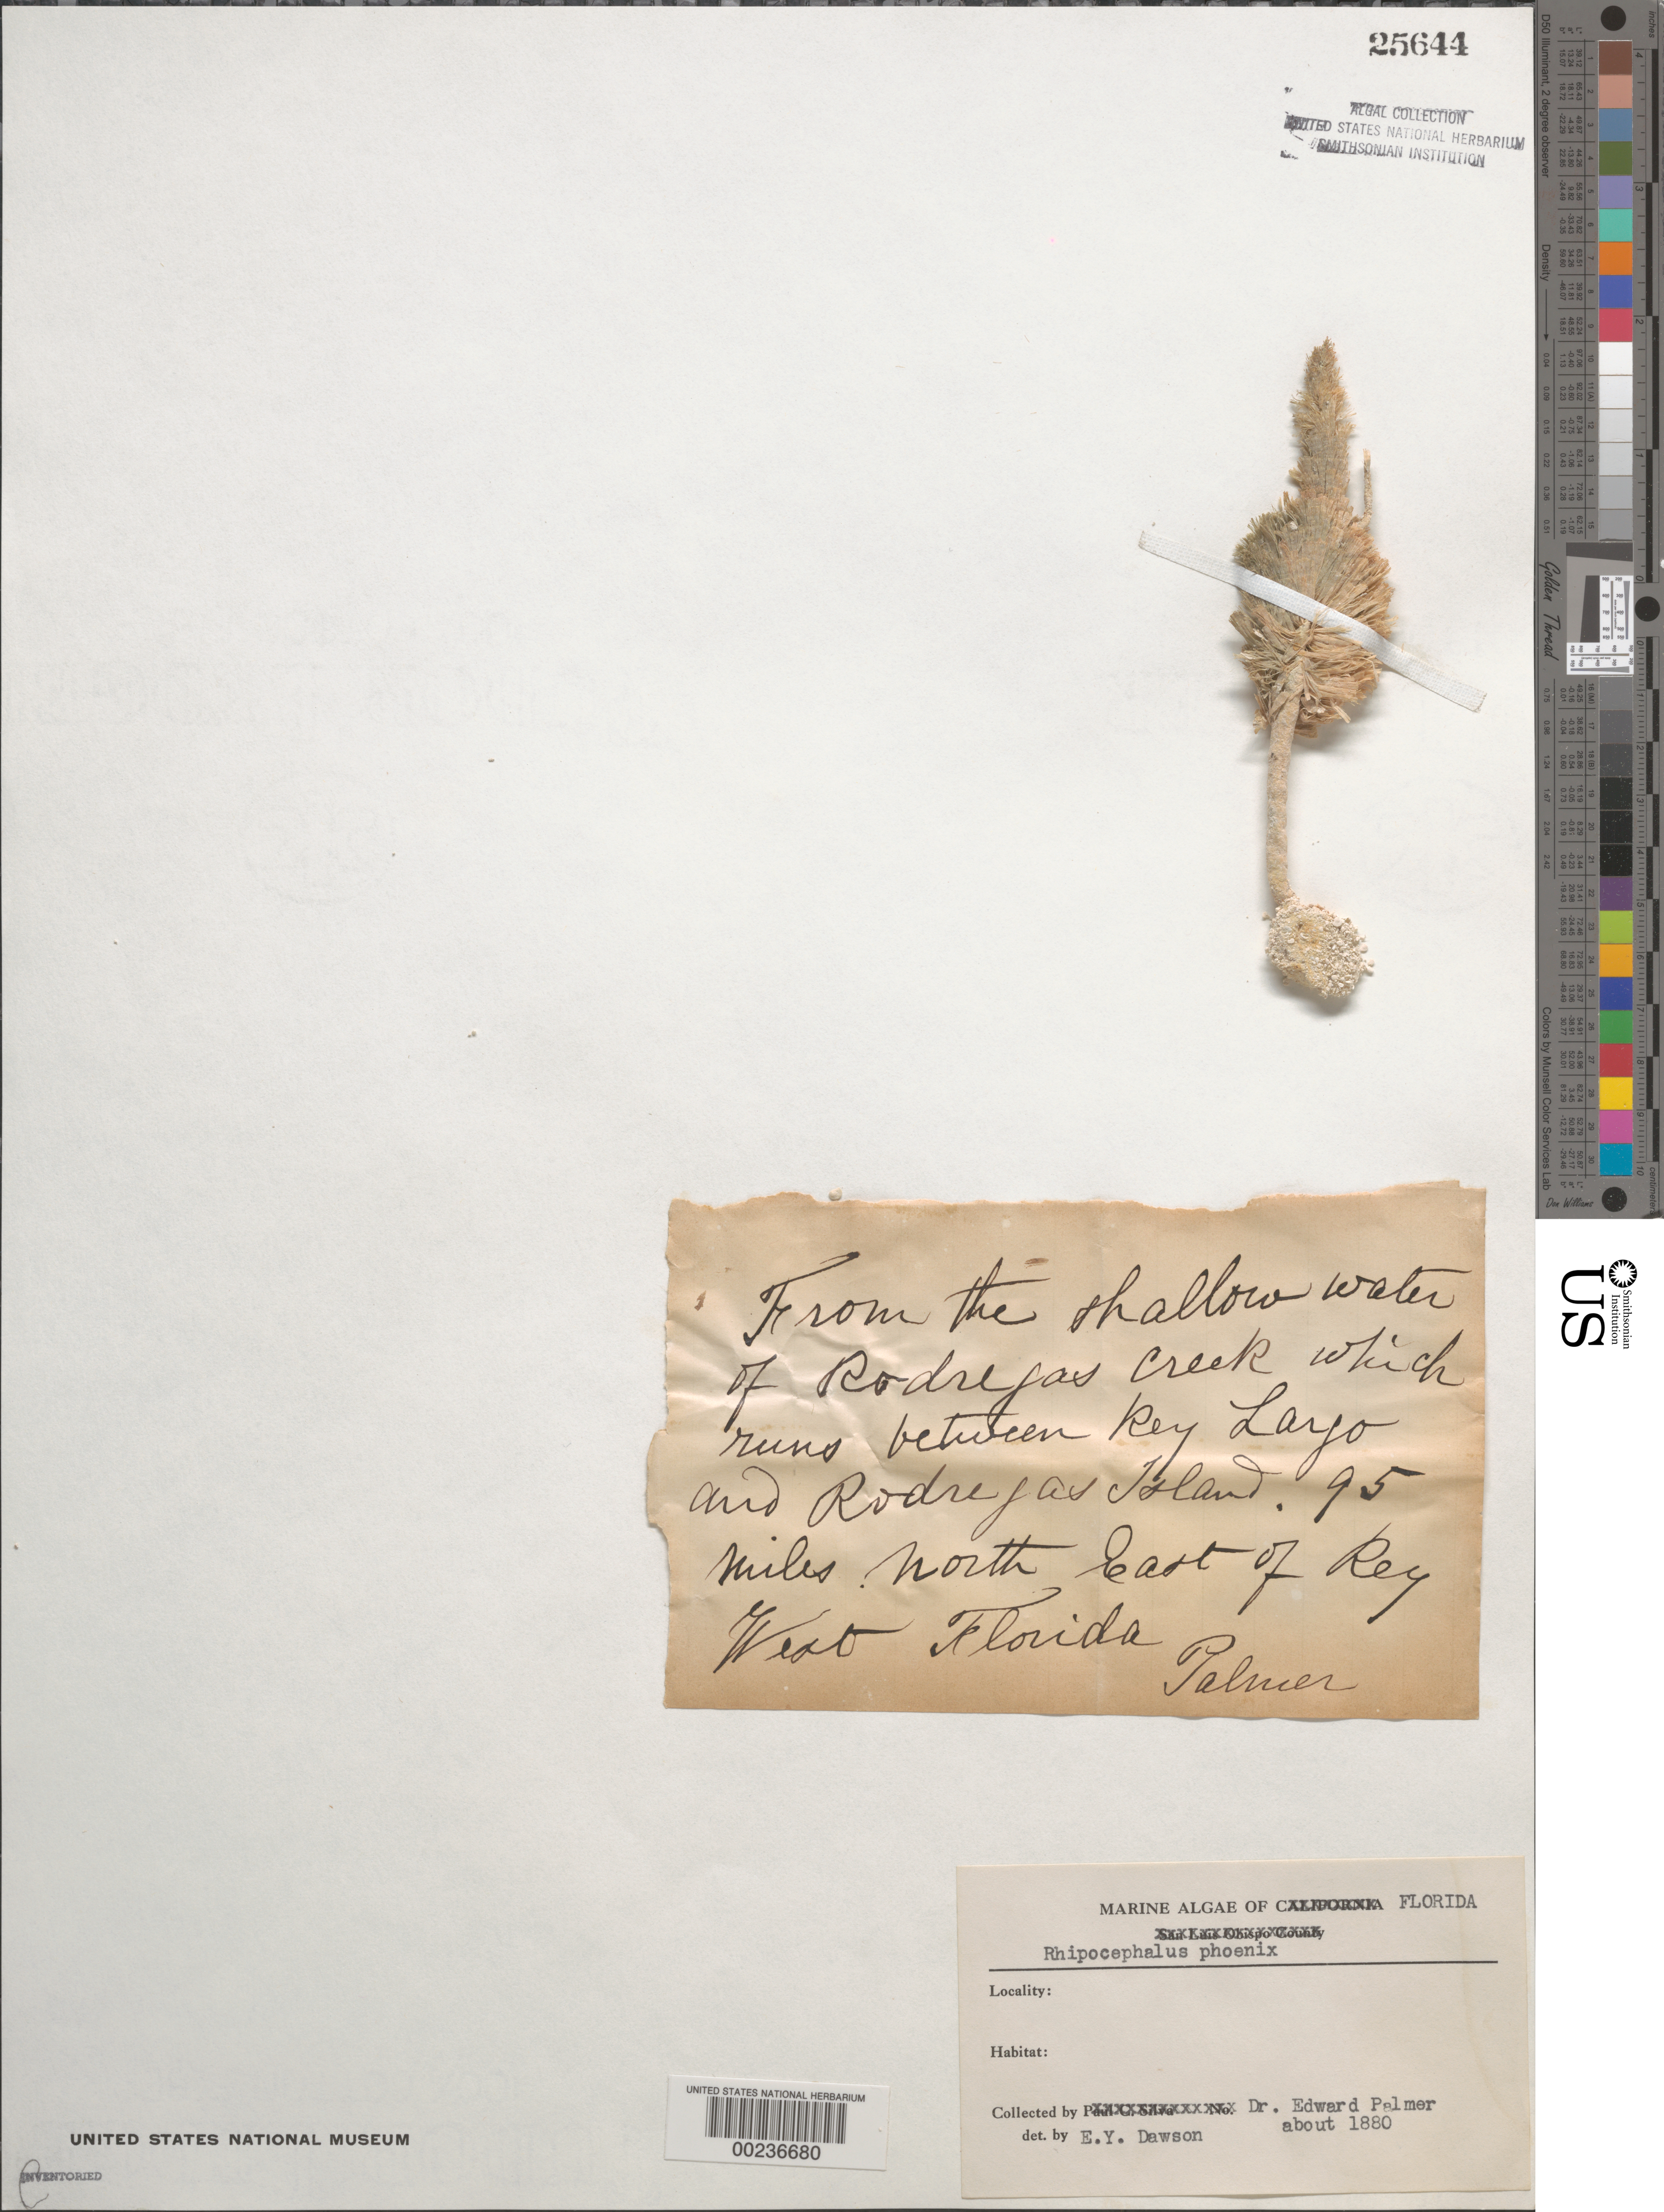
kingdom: Plantae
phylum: Chlorophyta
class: Ulvophyceae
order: Bryopsidales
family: Udoteaceae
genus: Rhipocephalus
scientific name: Rhipocephalus phoenix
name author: (J. Ellis & Sol.) Kütz.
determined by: Dawson, E. Y.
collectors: E. Palmer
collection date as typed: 1880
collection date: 1880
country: United States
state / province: Florida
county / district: Monroe County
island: Florida Keys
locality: Rodregas Creek, between Key Largo and Rodregas Key [Rodregas Island]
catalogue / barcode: US 25644